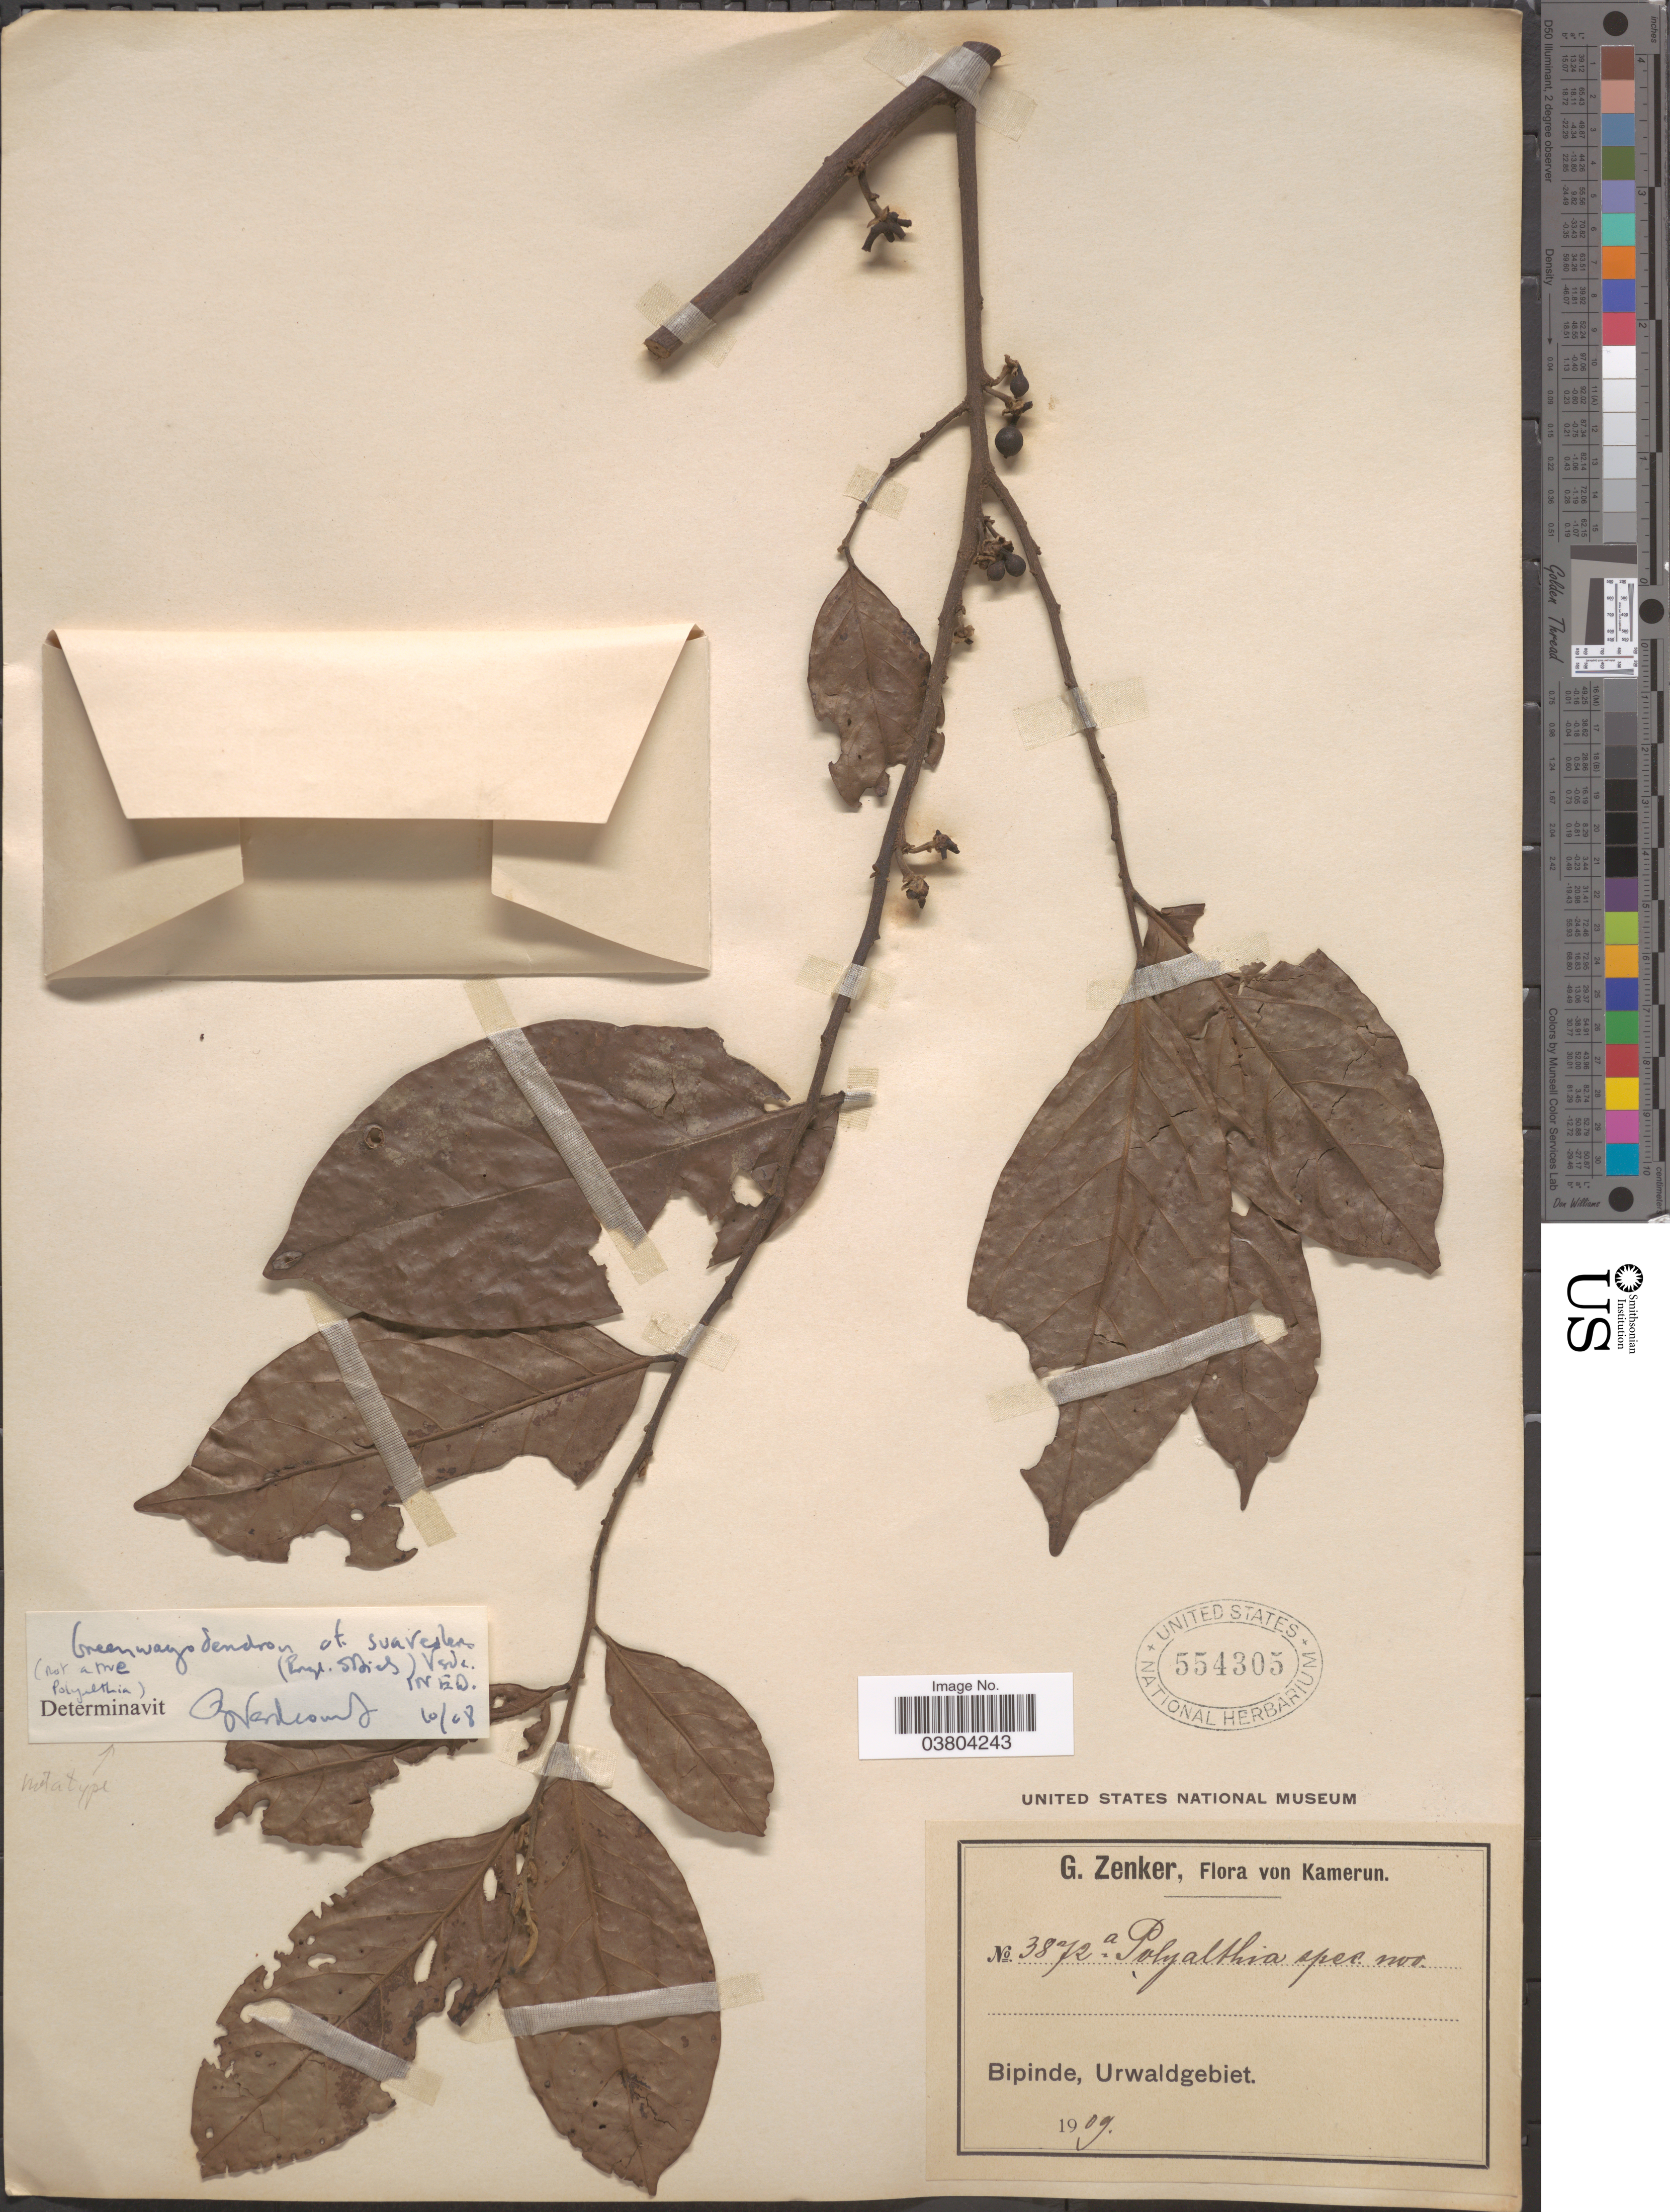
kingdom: Plantae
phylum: Tracheophyta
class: Magnoliopsida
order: Magnoliales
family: Annonaceae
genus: Greenwayodendron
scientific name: Greenwayodendron suaveolens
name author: (Engl. & Diels) Verdc.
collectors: G. A. Zenker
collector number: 3872a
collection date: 1909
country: Cameroon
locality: Bipinde, Urwaldgebiet.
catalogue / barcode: US 554305